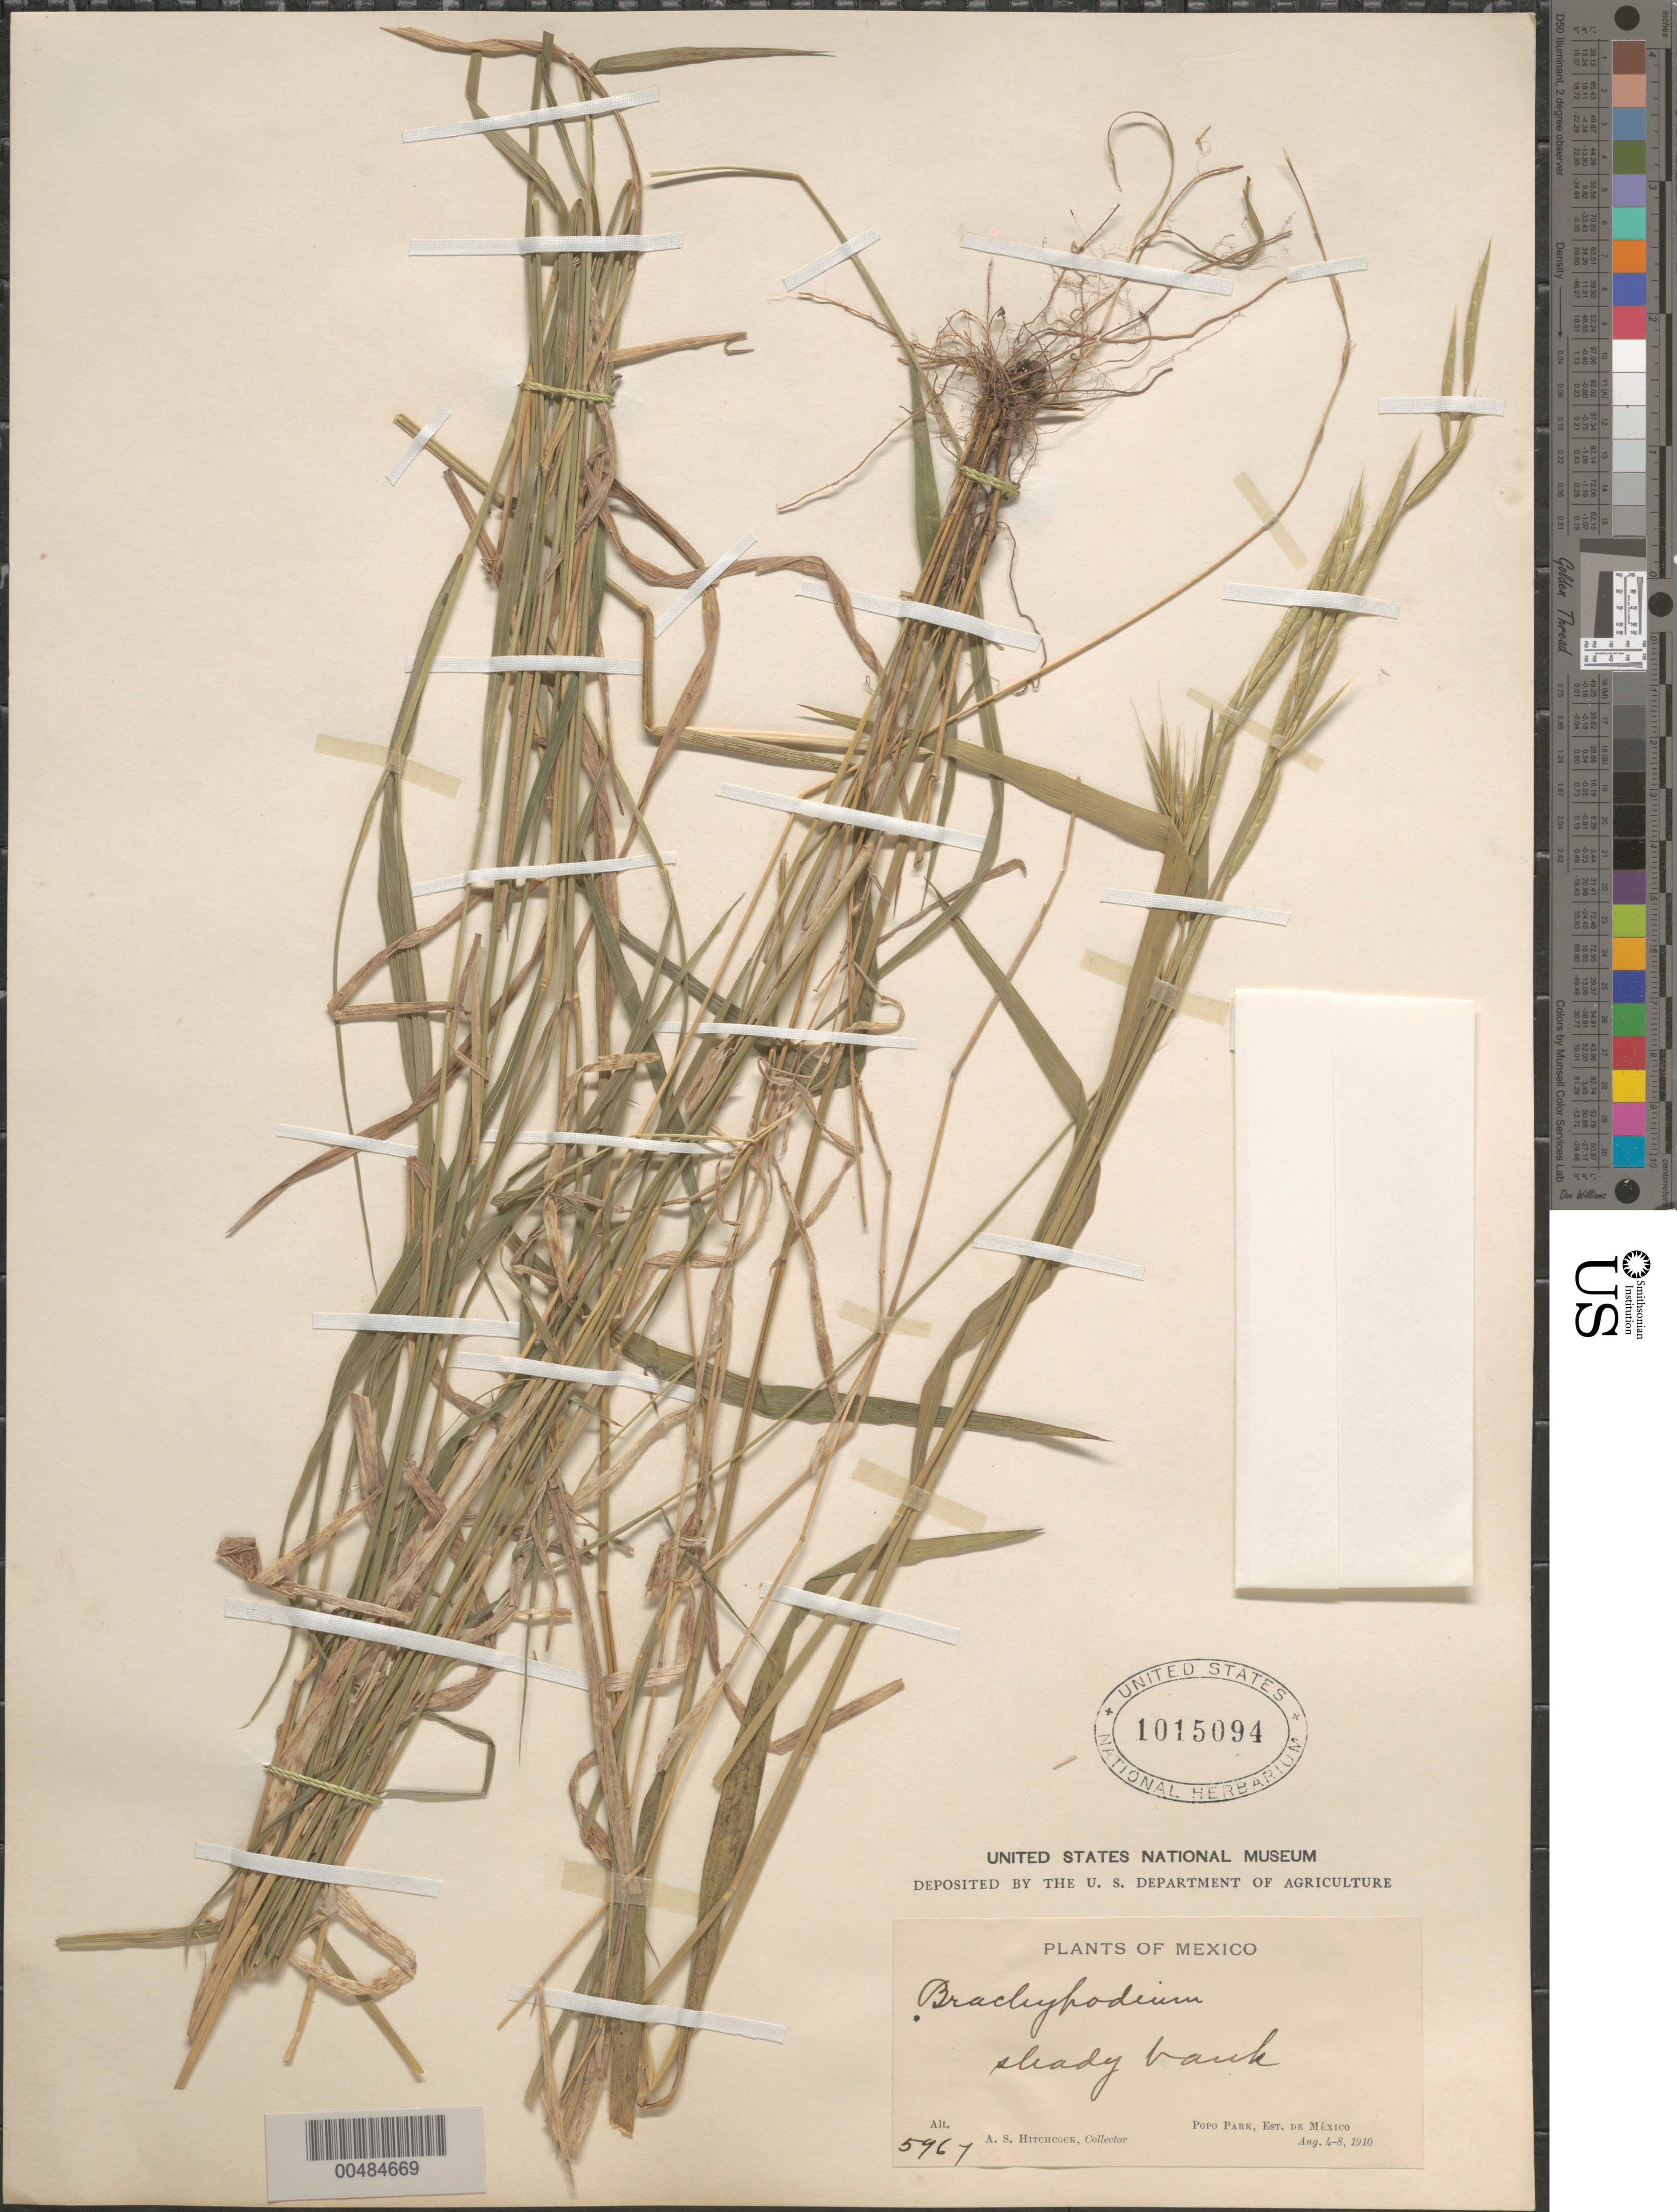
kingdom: Plantae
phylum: Tracheophyta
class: Liliopsida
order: Poales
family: Poaceae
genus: Brachypodium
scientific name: Brachypodium sp.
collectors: A. S. Hitchcock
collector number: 5967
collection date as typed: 4 Aug 1910 to 8 Aug 1910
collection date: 1910-08-04/1910-08-08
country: Mexico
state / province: México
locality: Popo Park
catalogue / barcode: US 1015094